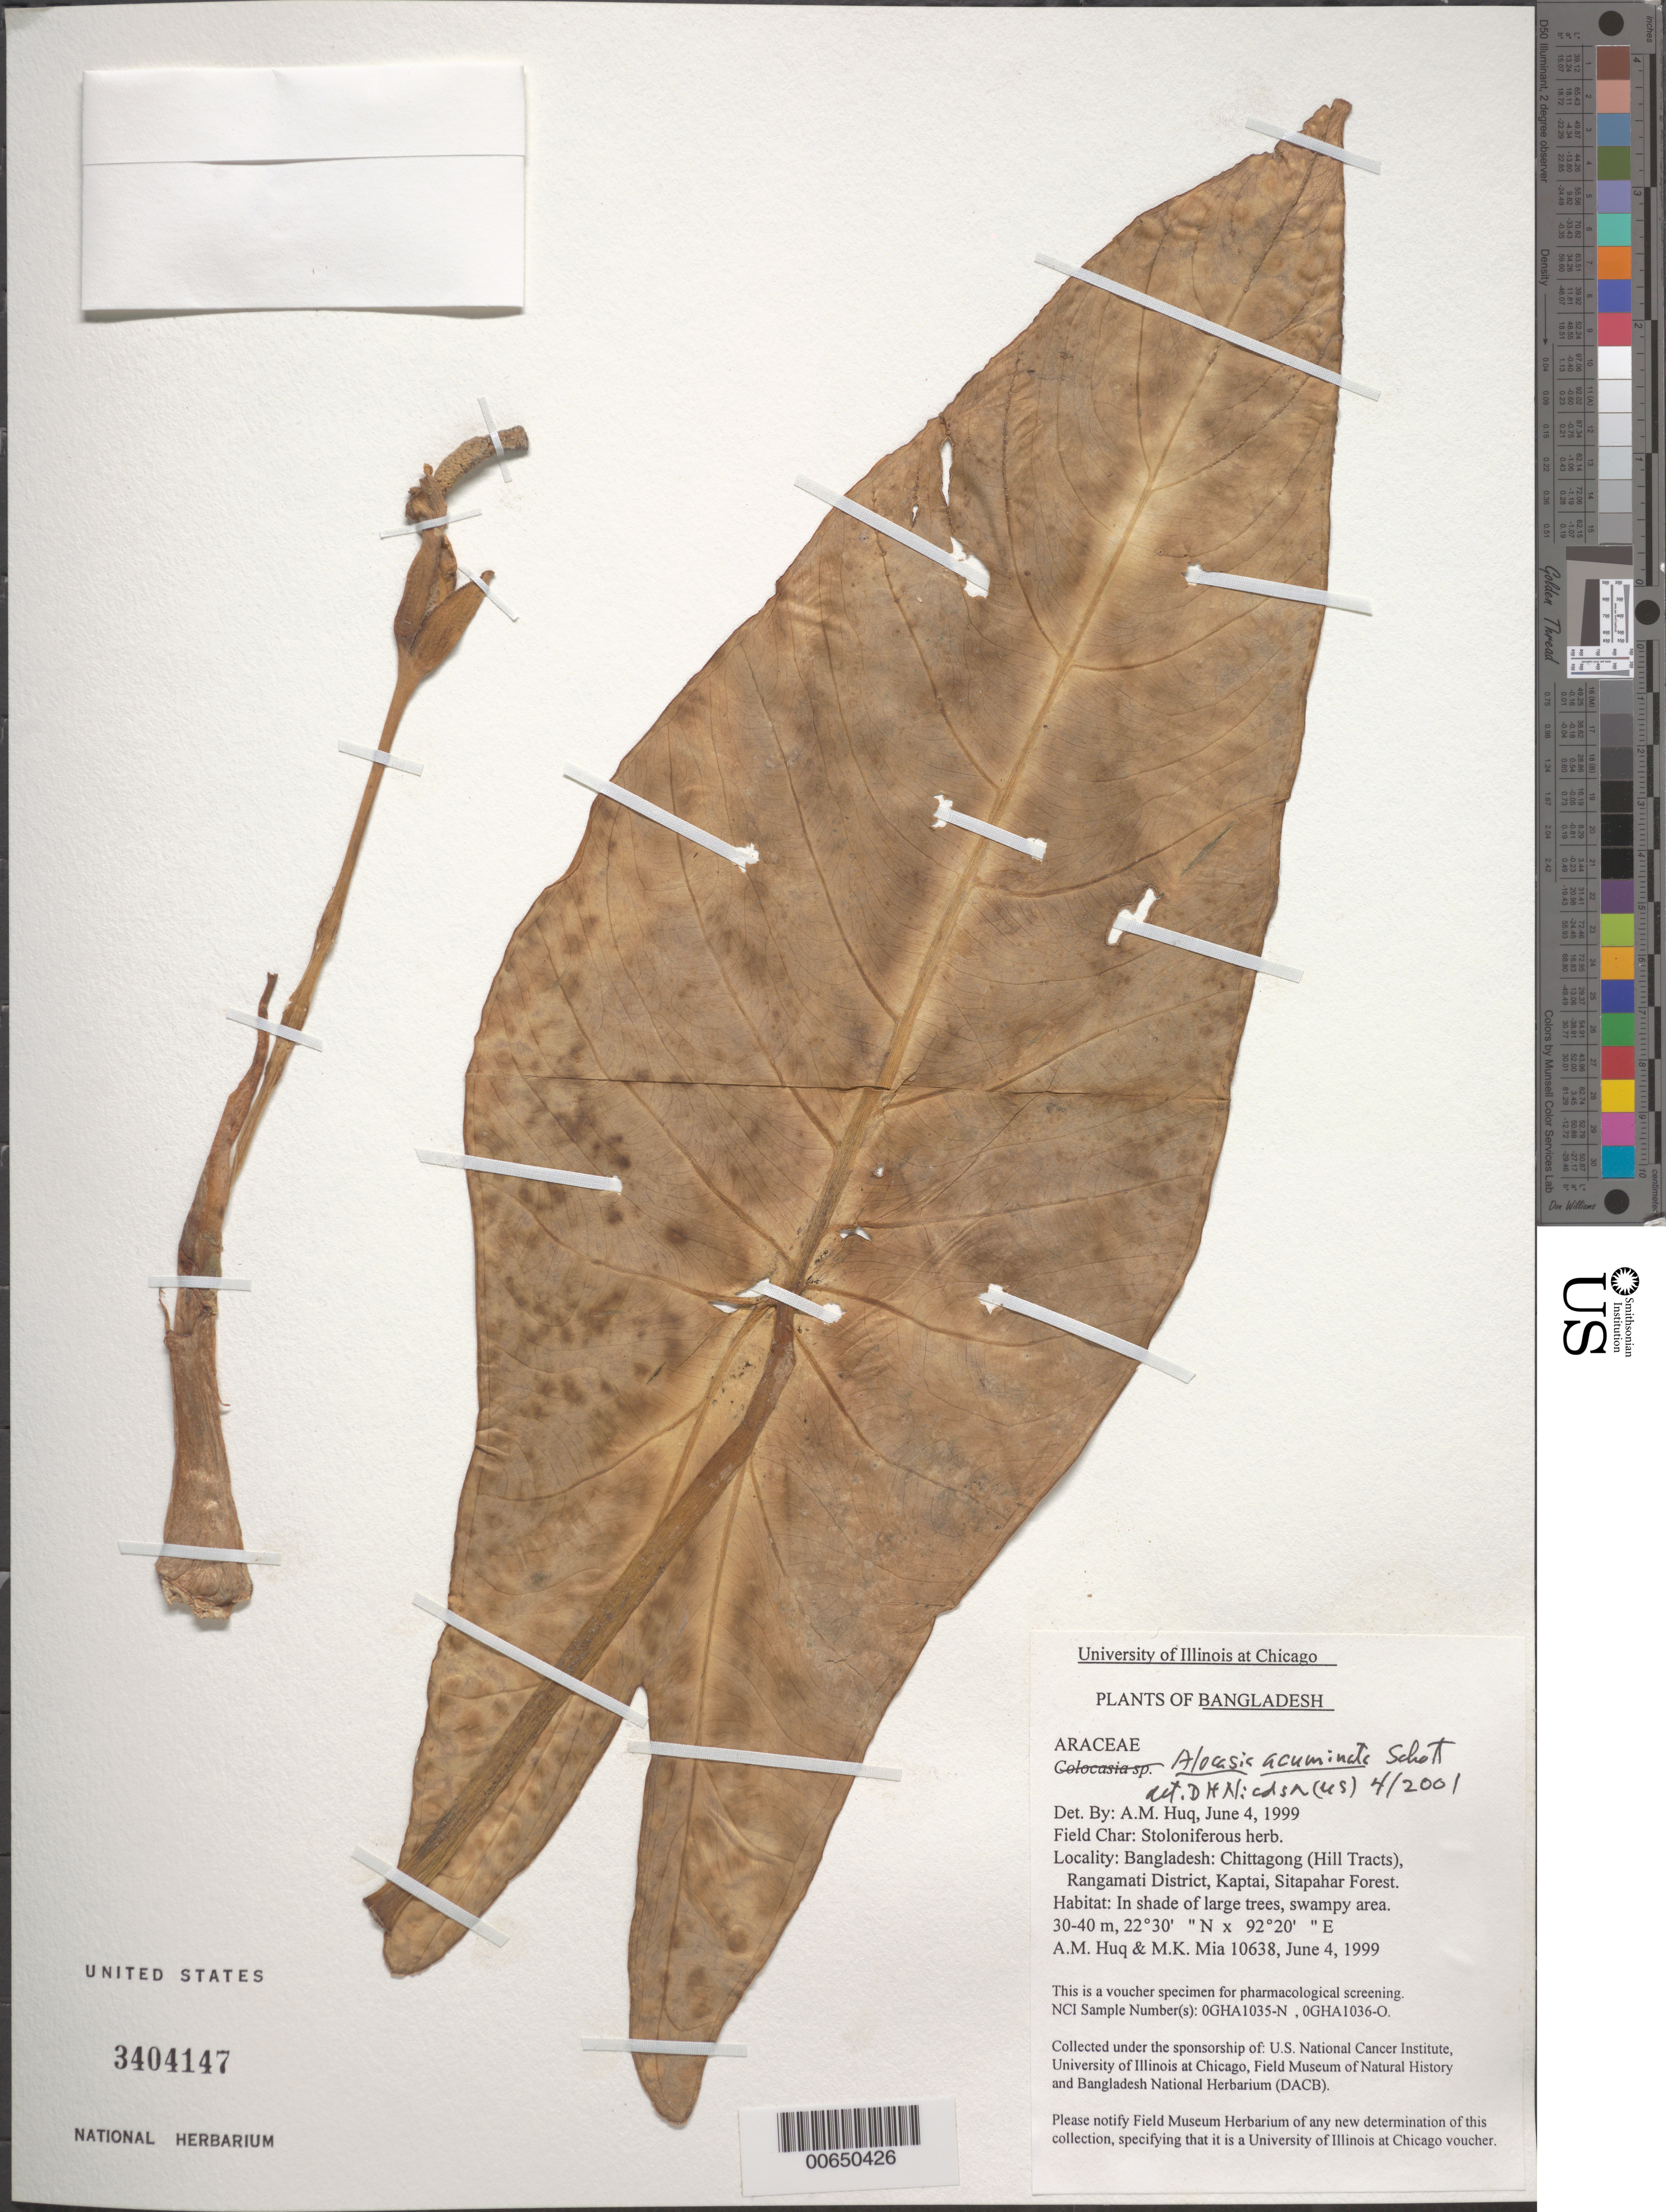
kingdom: Plantae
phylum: Tracheophyta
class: Liliopsida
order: Alismatales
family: Araceae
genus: Alocasia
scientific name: Alocasia acuminata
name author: Schott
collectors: A. M. Huq & M. Mia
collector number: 10638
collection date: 1999-06-04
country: Bangladesh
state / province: Chittagong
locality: (Hill Tracts), Rangamati District, Kaptai, Sitapahar Forest.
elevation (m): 30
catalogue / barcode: US 3404147